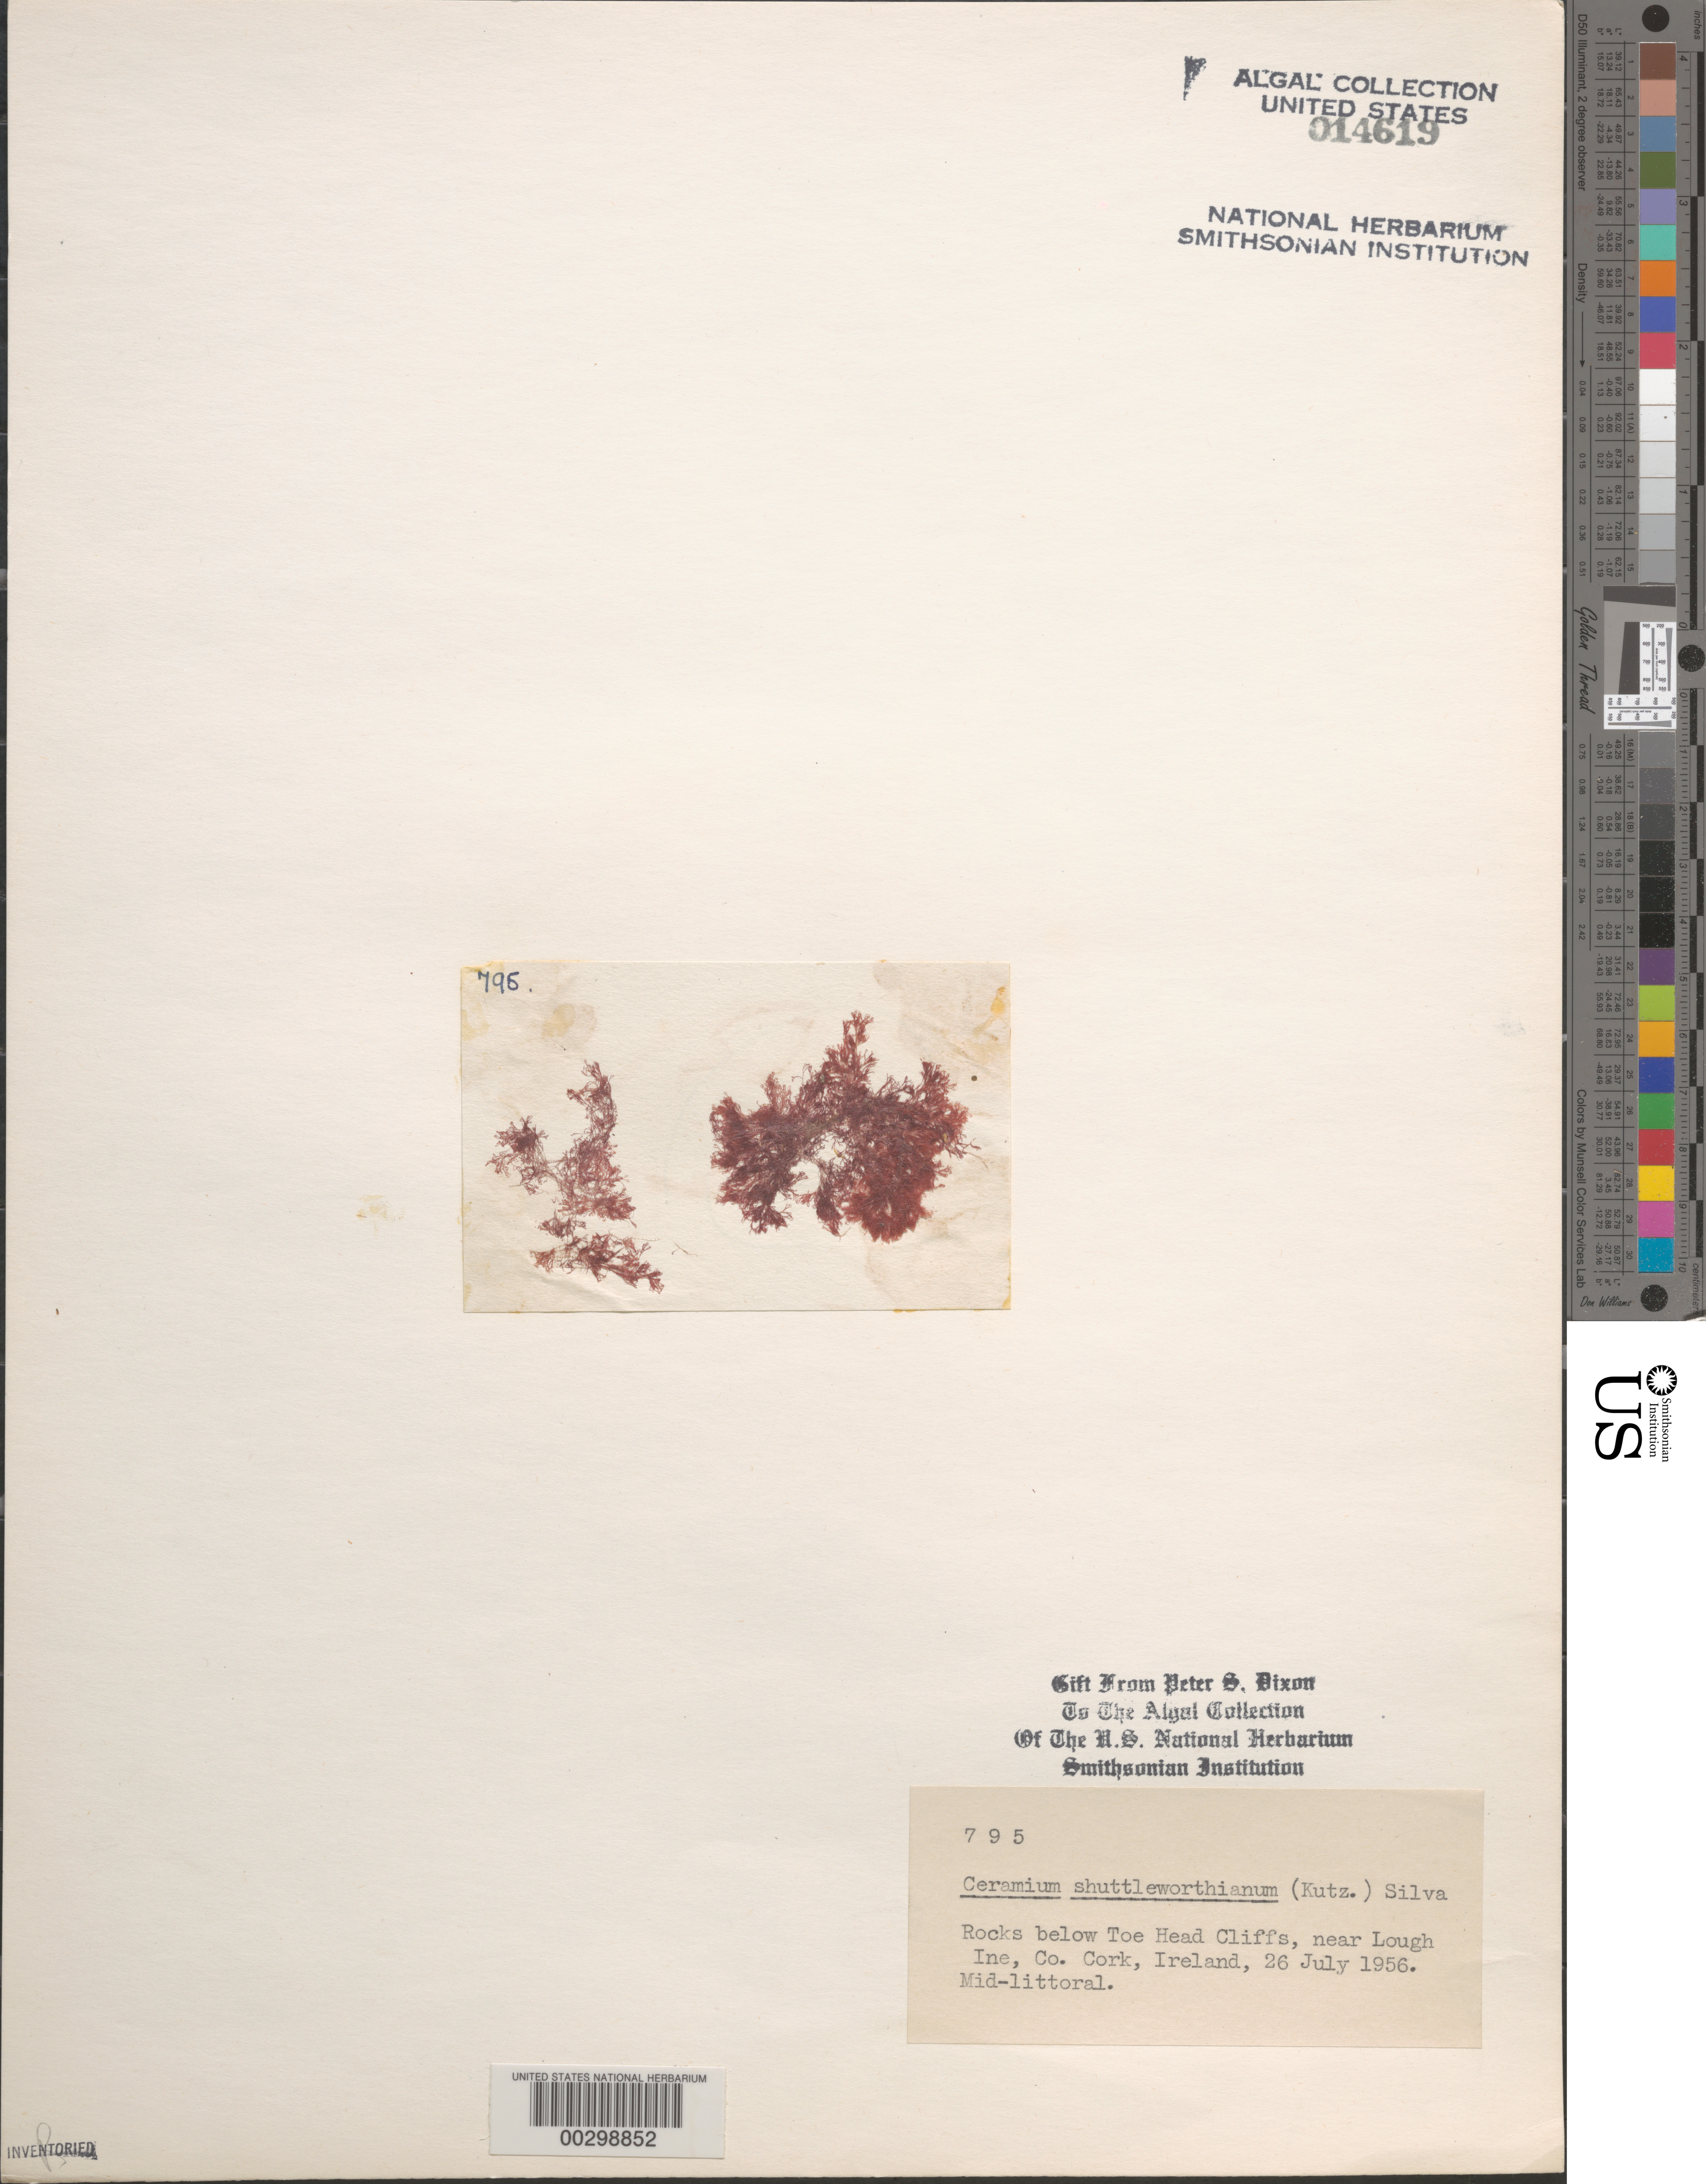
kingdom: Plantae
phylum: Rhodophyta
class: Florideophyceae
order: Ceramiales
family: Ceramiaceae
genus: Ceramium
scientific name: Ceramium shuttleworthianum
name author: (Kütz.) Rabenh.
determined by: Dixon, P. S.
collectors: P. S. Dixon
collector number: PSD 795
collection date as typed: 26 Jul 1956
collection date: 1956-07-26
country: Ireland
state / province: Munster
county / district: Cork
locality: Below Toe Head Cliffs, near Lough Ine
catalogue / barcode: US 14619